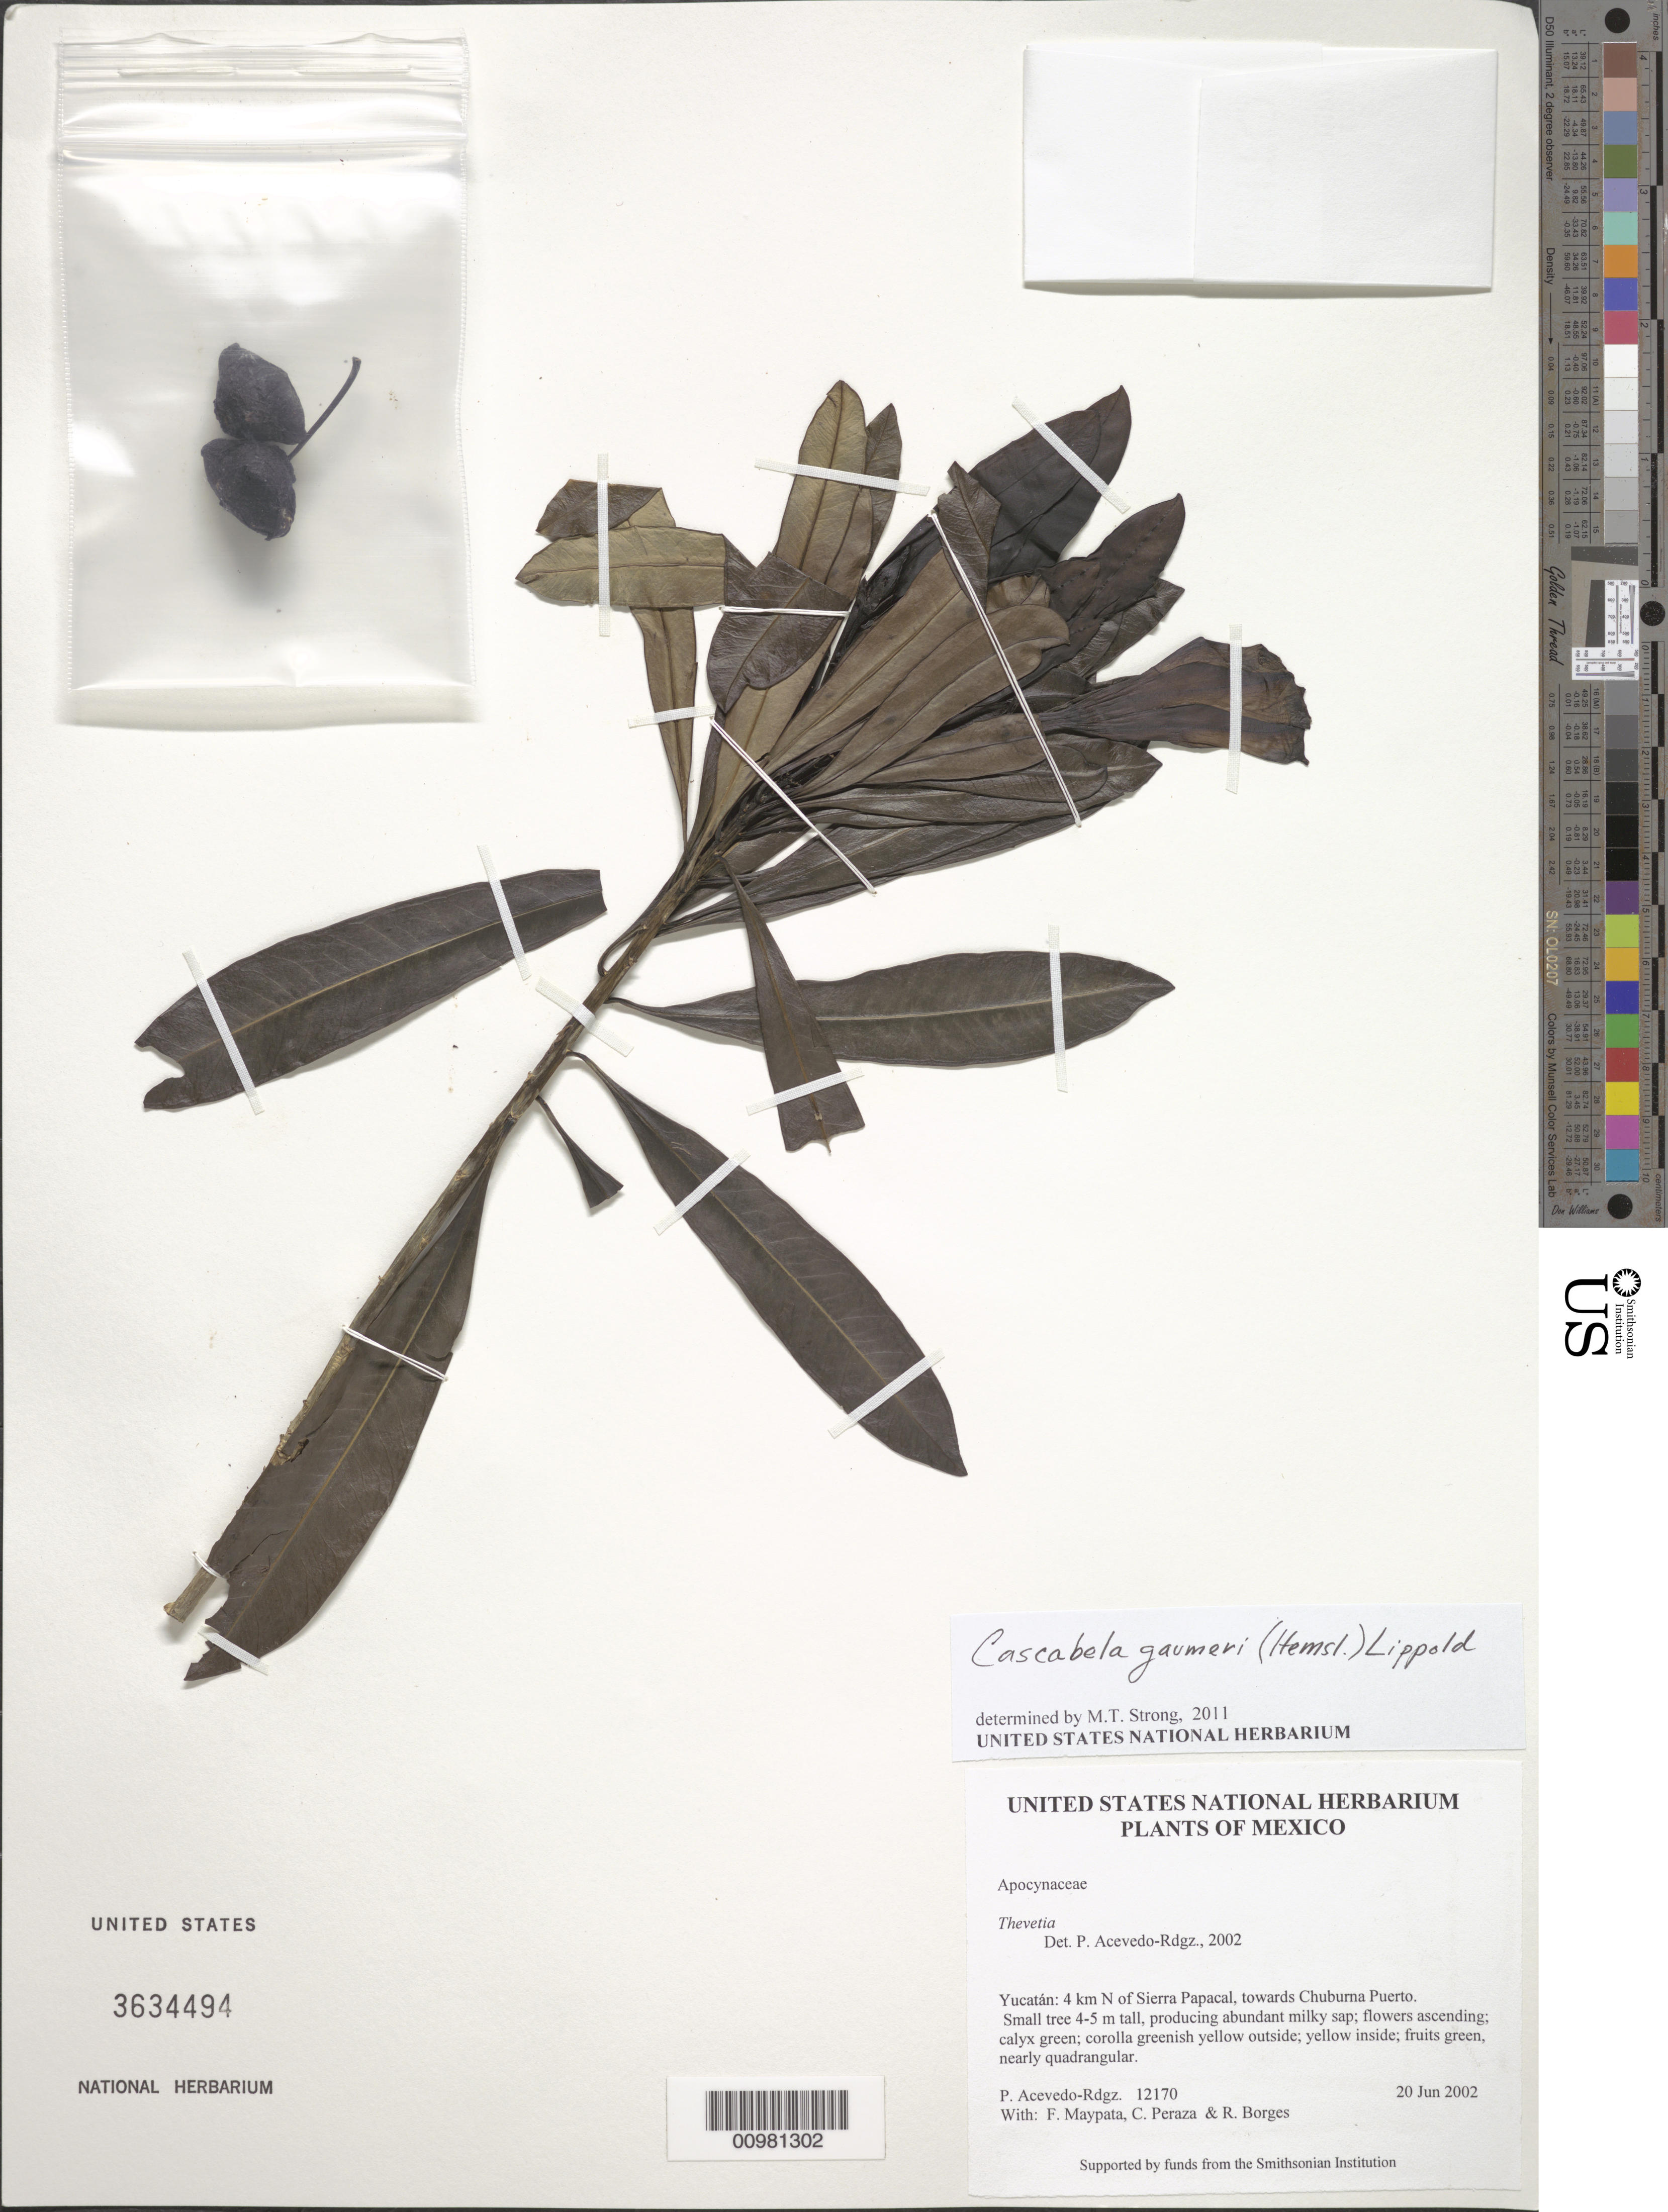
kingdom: Plantae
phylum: Tracheophyta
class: Magnoliopsida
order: Gentianales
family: Apocynaceae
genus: Cascabela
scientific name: Cascabela gaumeri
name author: Lippold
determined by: Strong, M. T., (US), Smithsonian Institution - National Museum of Natural History (UNITED STATES)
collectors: P. Acevedo-Rodr., F. Maypata, C. Peraza & R. Borges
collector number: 12170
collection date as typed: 20 Jun 2002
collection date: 2002-06-20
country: Mexico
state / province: Yucatán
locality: Yucatán: 4 km N of Sierra Papacal, towards Chuburna Puerto.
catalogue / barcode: US 3634494